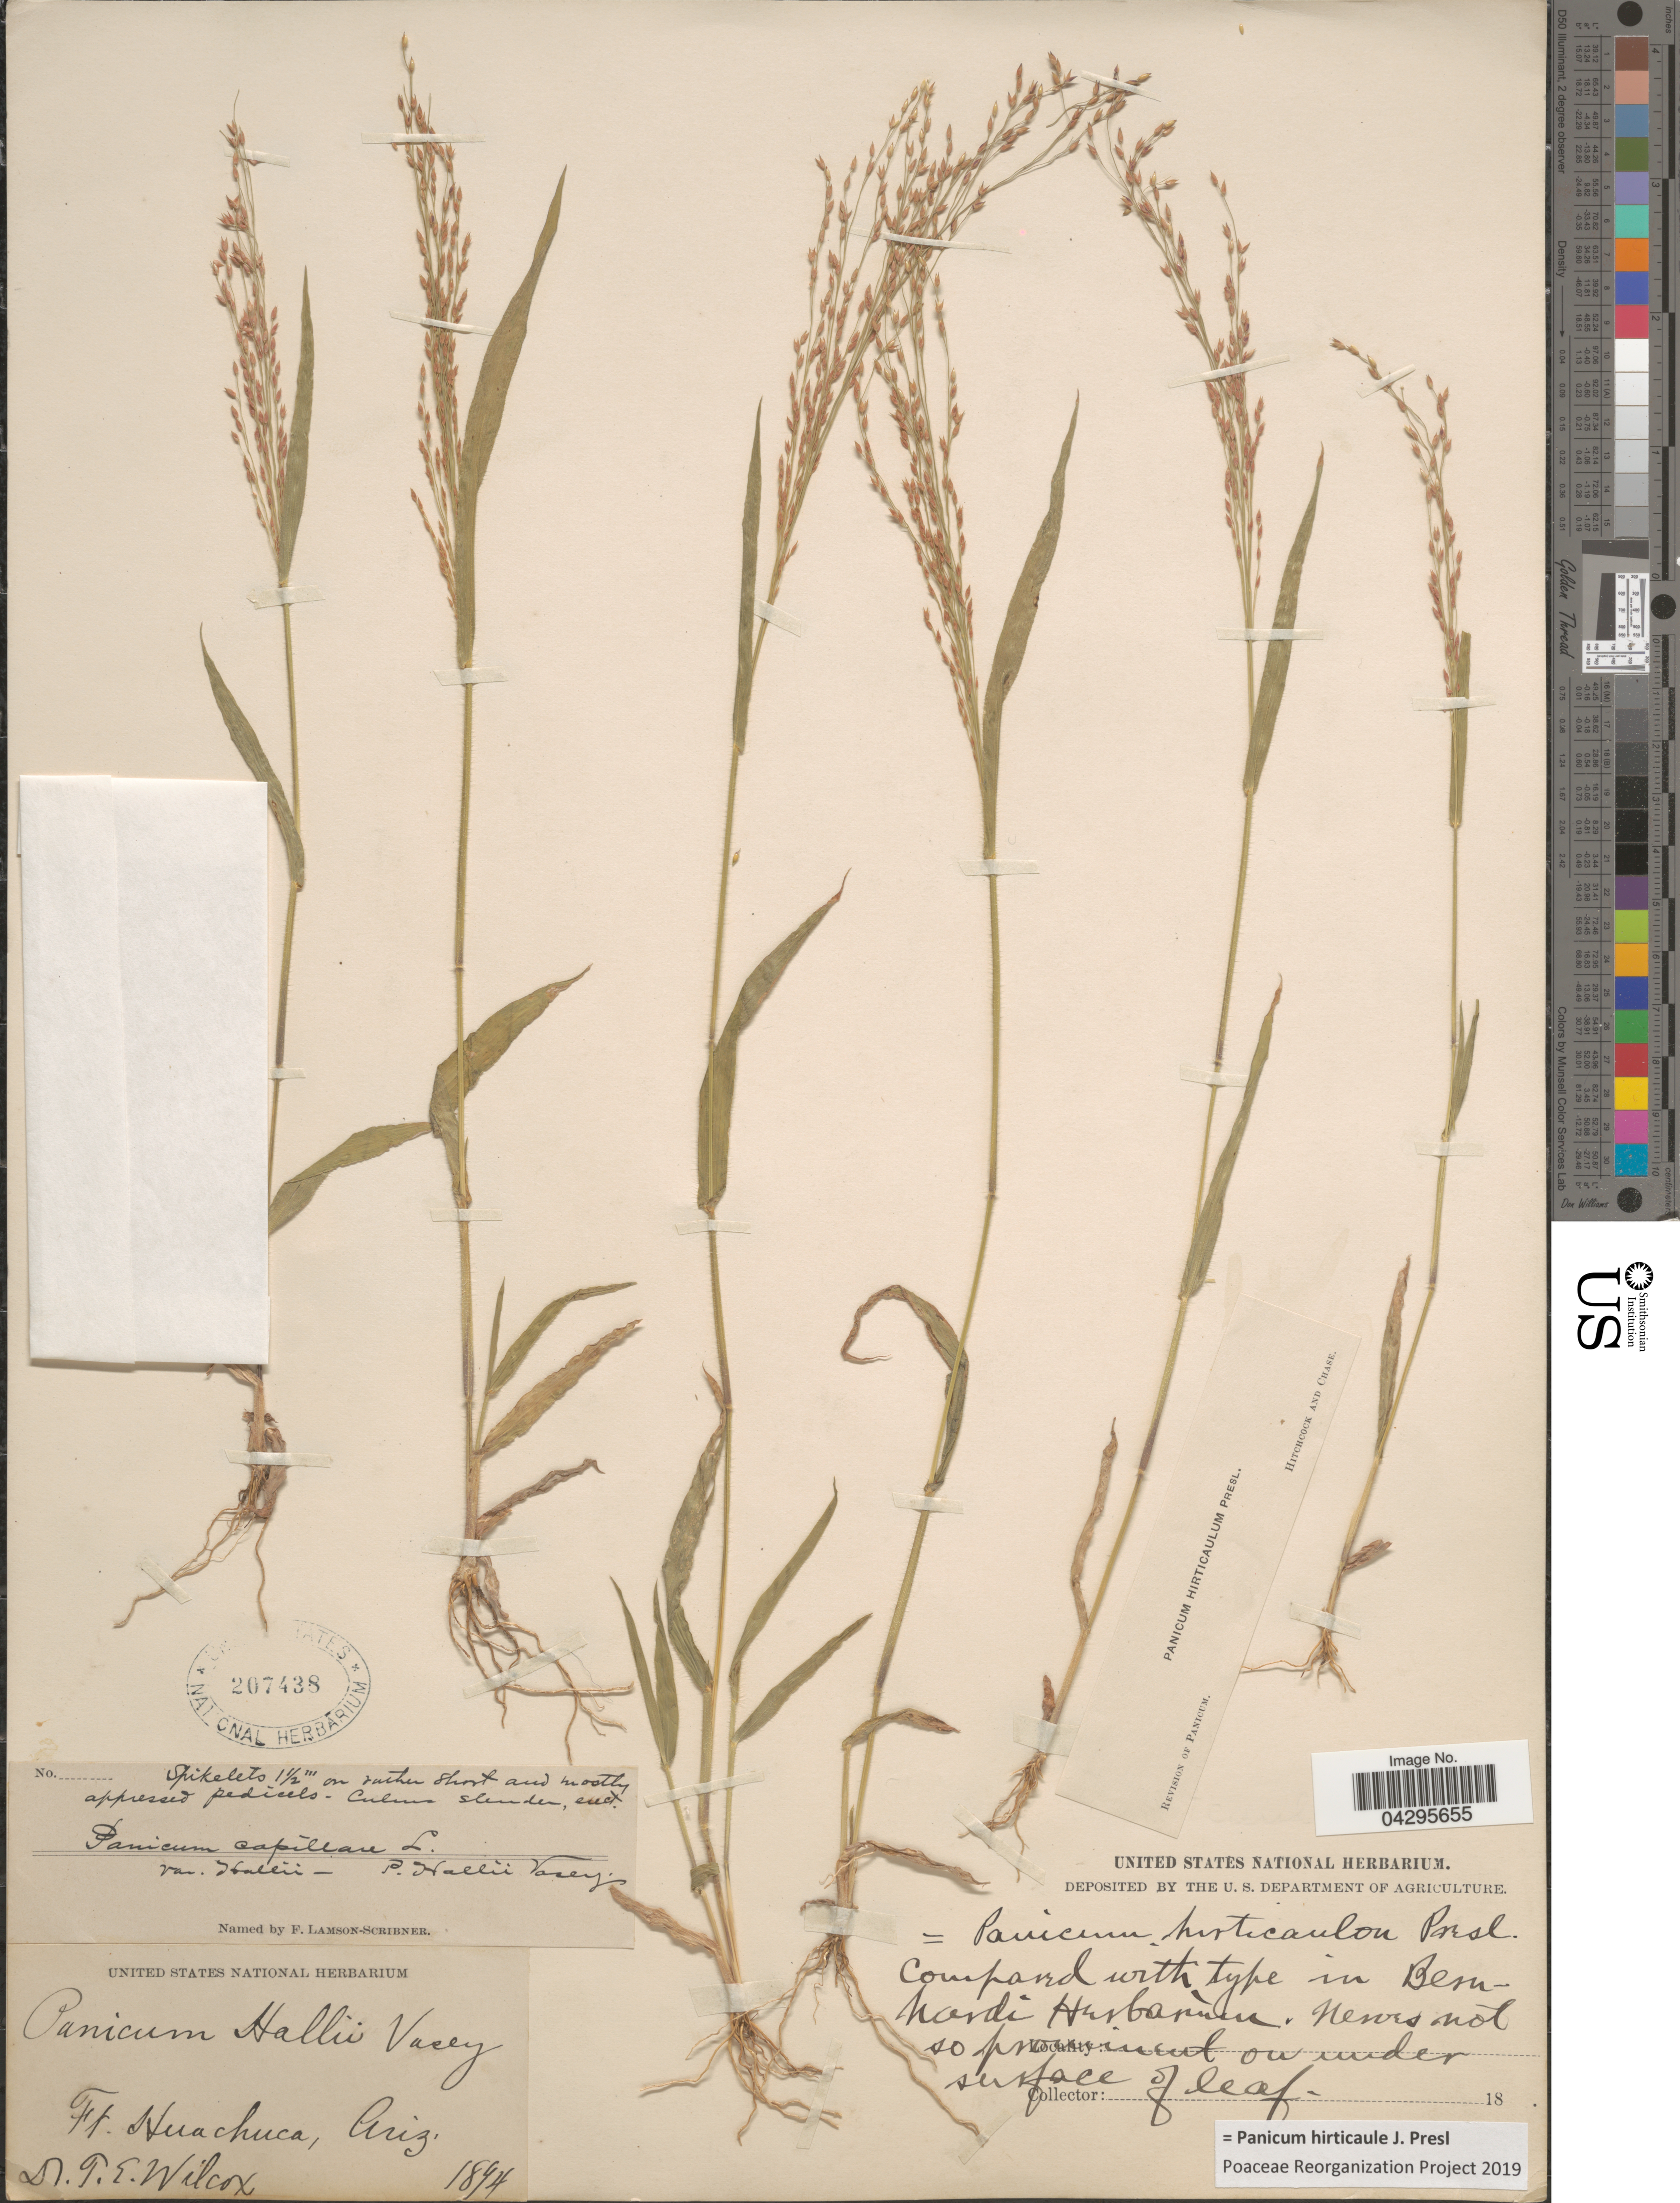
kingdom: Plantae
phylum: Tracheophyta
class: Liliopsida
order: Poales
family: Poaceae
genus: Panicum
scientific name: Panicum hirticaule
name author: J. Presl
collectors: T. E. Wilcox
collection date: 1894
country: United States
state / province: Arizona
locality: Ft. Huachuca.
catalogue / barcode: US 207438